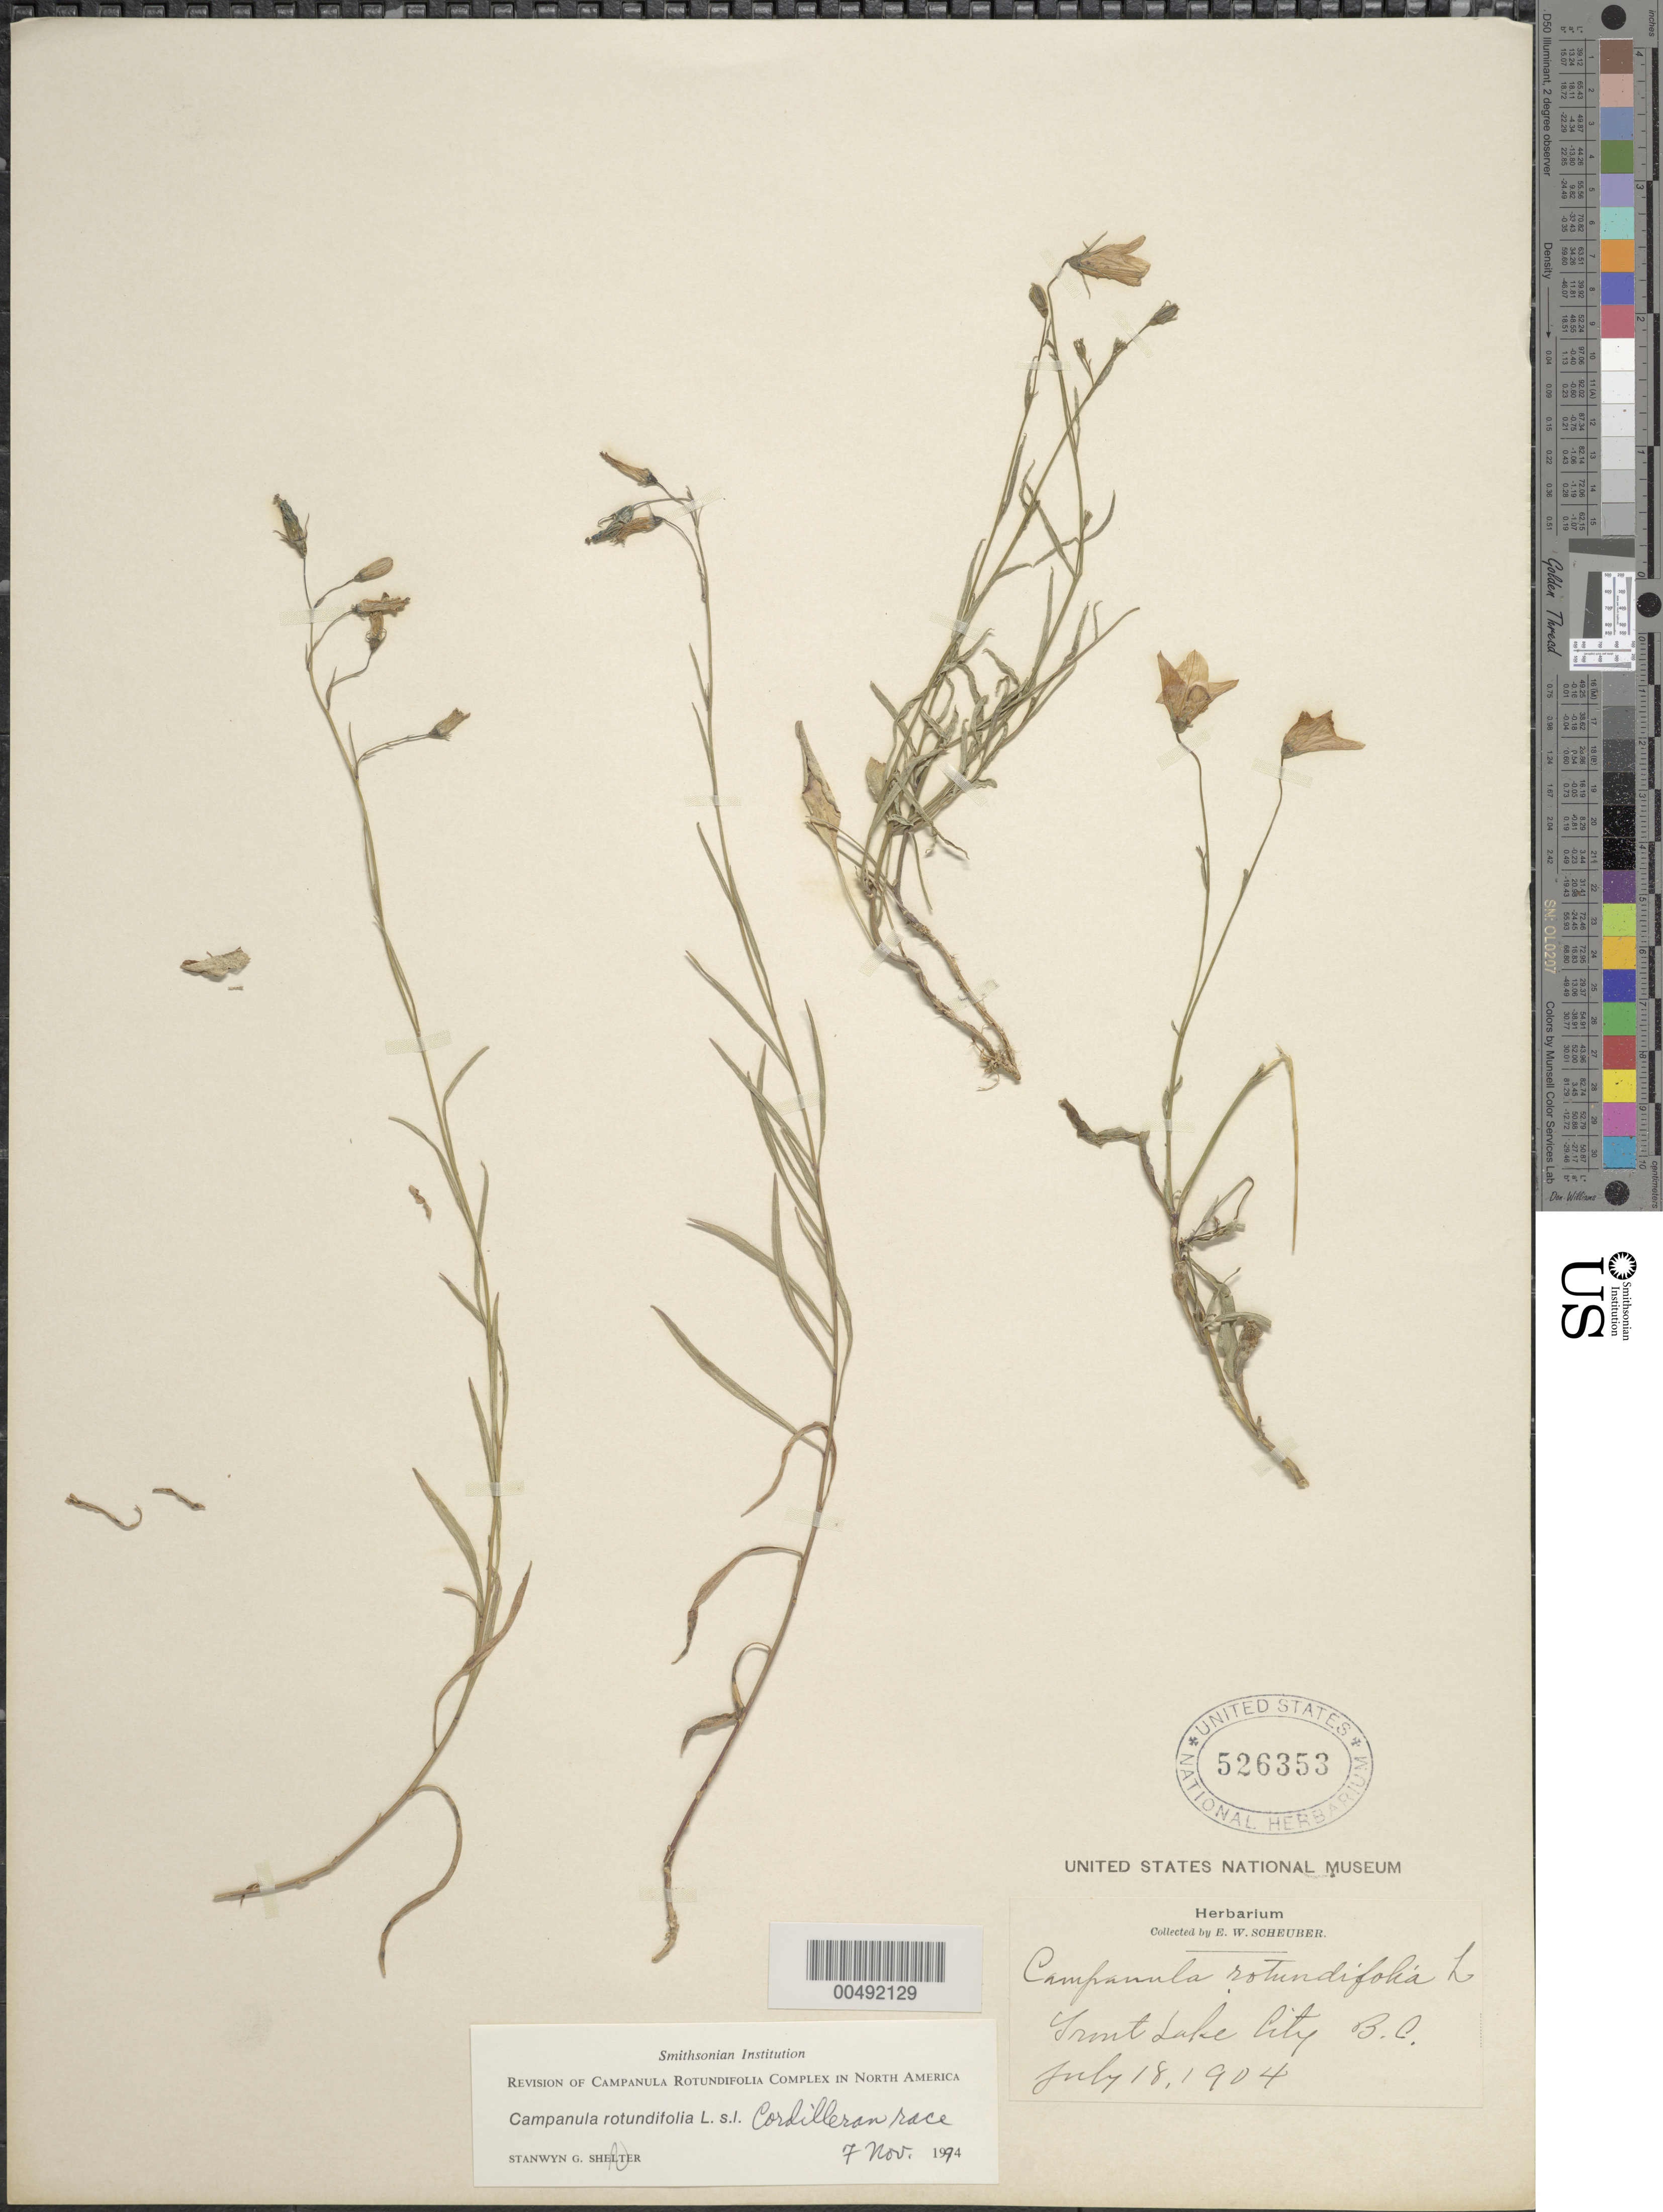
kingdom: Plantae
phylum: Tracheophyta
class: Magnoliopsida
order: Asterales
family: Campanulaceae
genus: Campanula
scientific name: Campanula rotundifolia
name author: L.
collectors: E. Scheuber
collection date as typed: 18 Jul 1904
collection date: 1904-07-18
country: Canada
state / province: British Columbia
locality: Trout Lake City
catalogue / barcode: US 526353